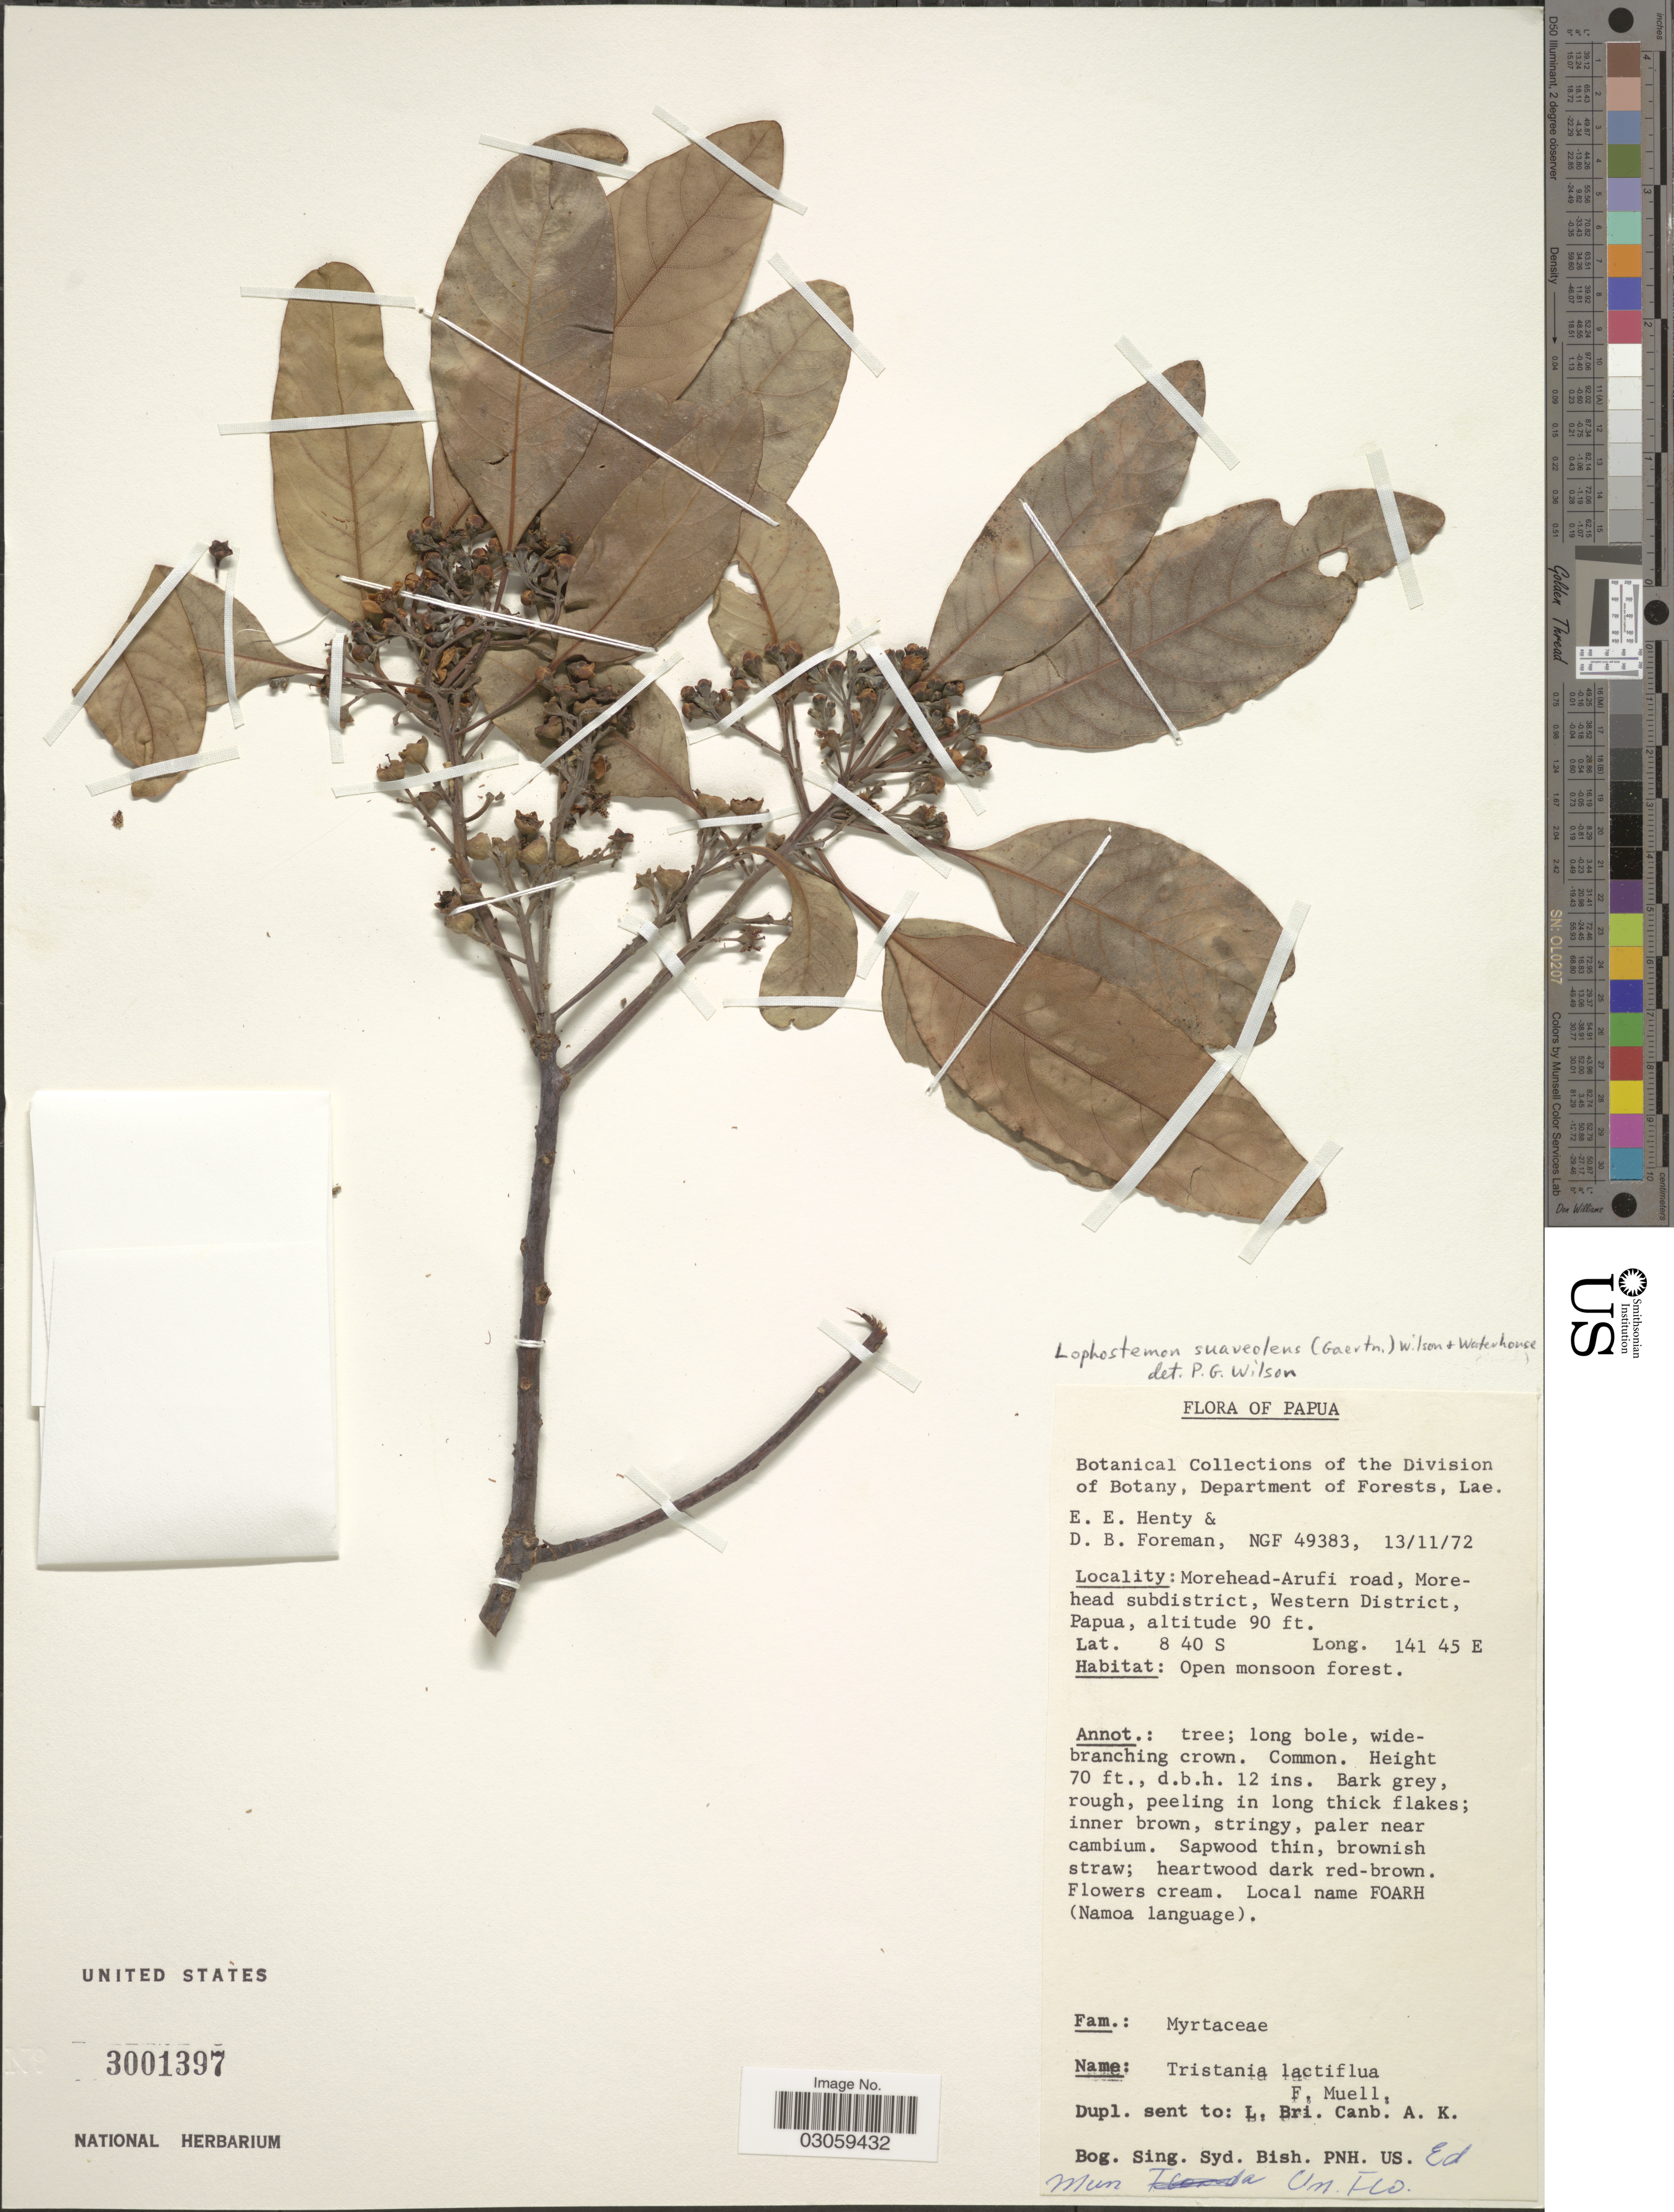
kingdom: Plantae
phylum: Tracheophyta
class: Magnoliopsida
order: Myrtales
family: Myrtaceae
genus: Lophostemon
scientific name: Lophostemon suaveolens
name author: (Sol. ex Gaertn.) P.G. Wilson & J. T. Waterh.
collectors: E. Henty & D. Foreman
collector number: NGF49383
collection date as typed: Transcribed d/m/y: 13/11/72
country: Papua New Guinea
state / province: Manus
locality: Morehead-Arufi road, Morehead subdistrict, Western District, Papua.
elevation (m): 27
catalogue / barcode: US 3001397